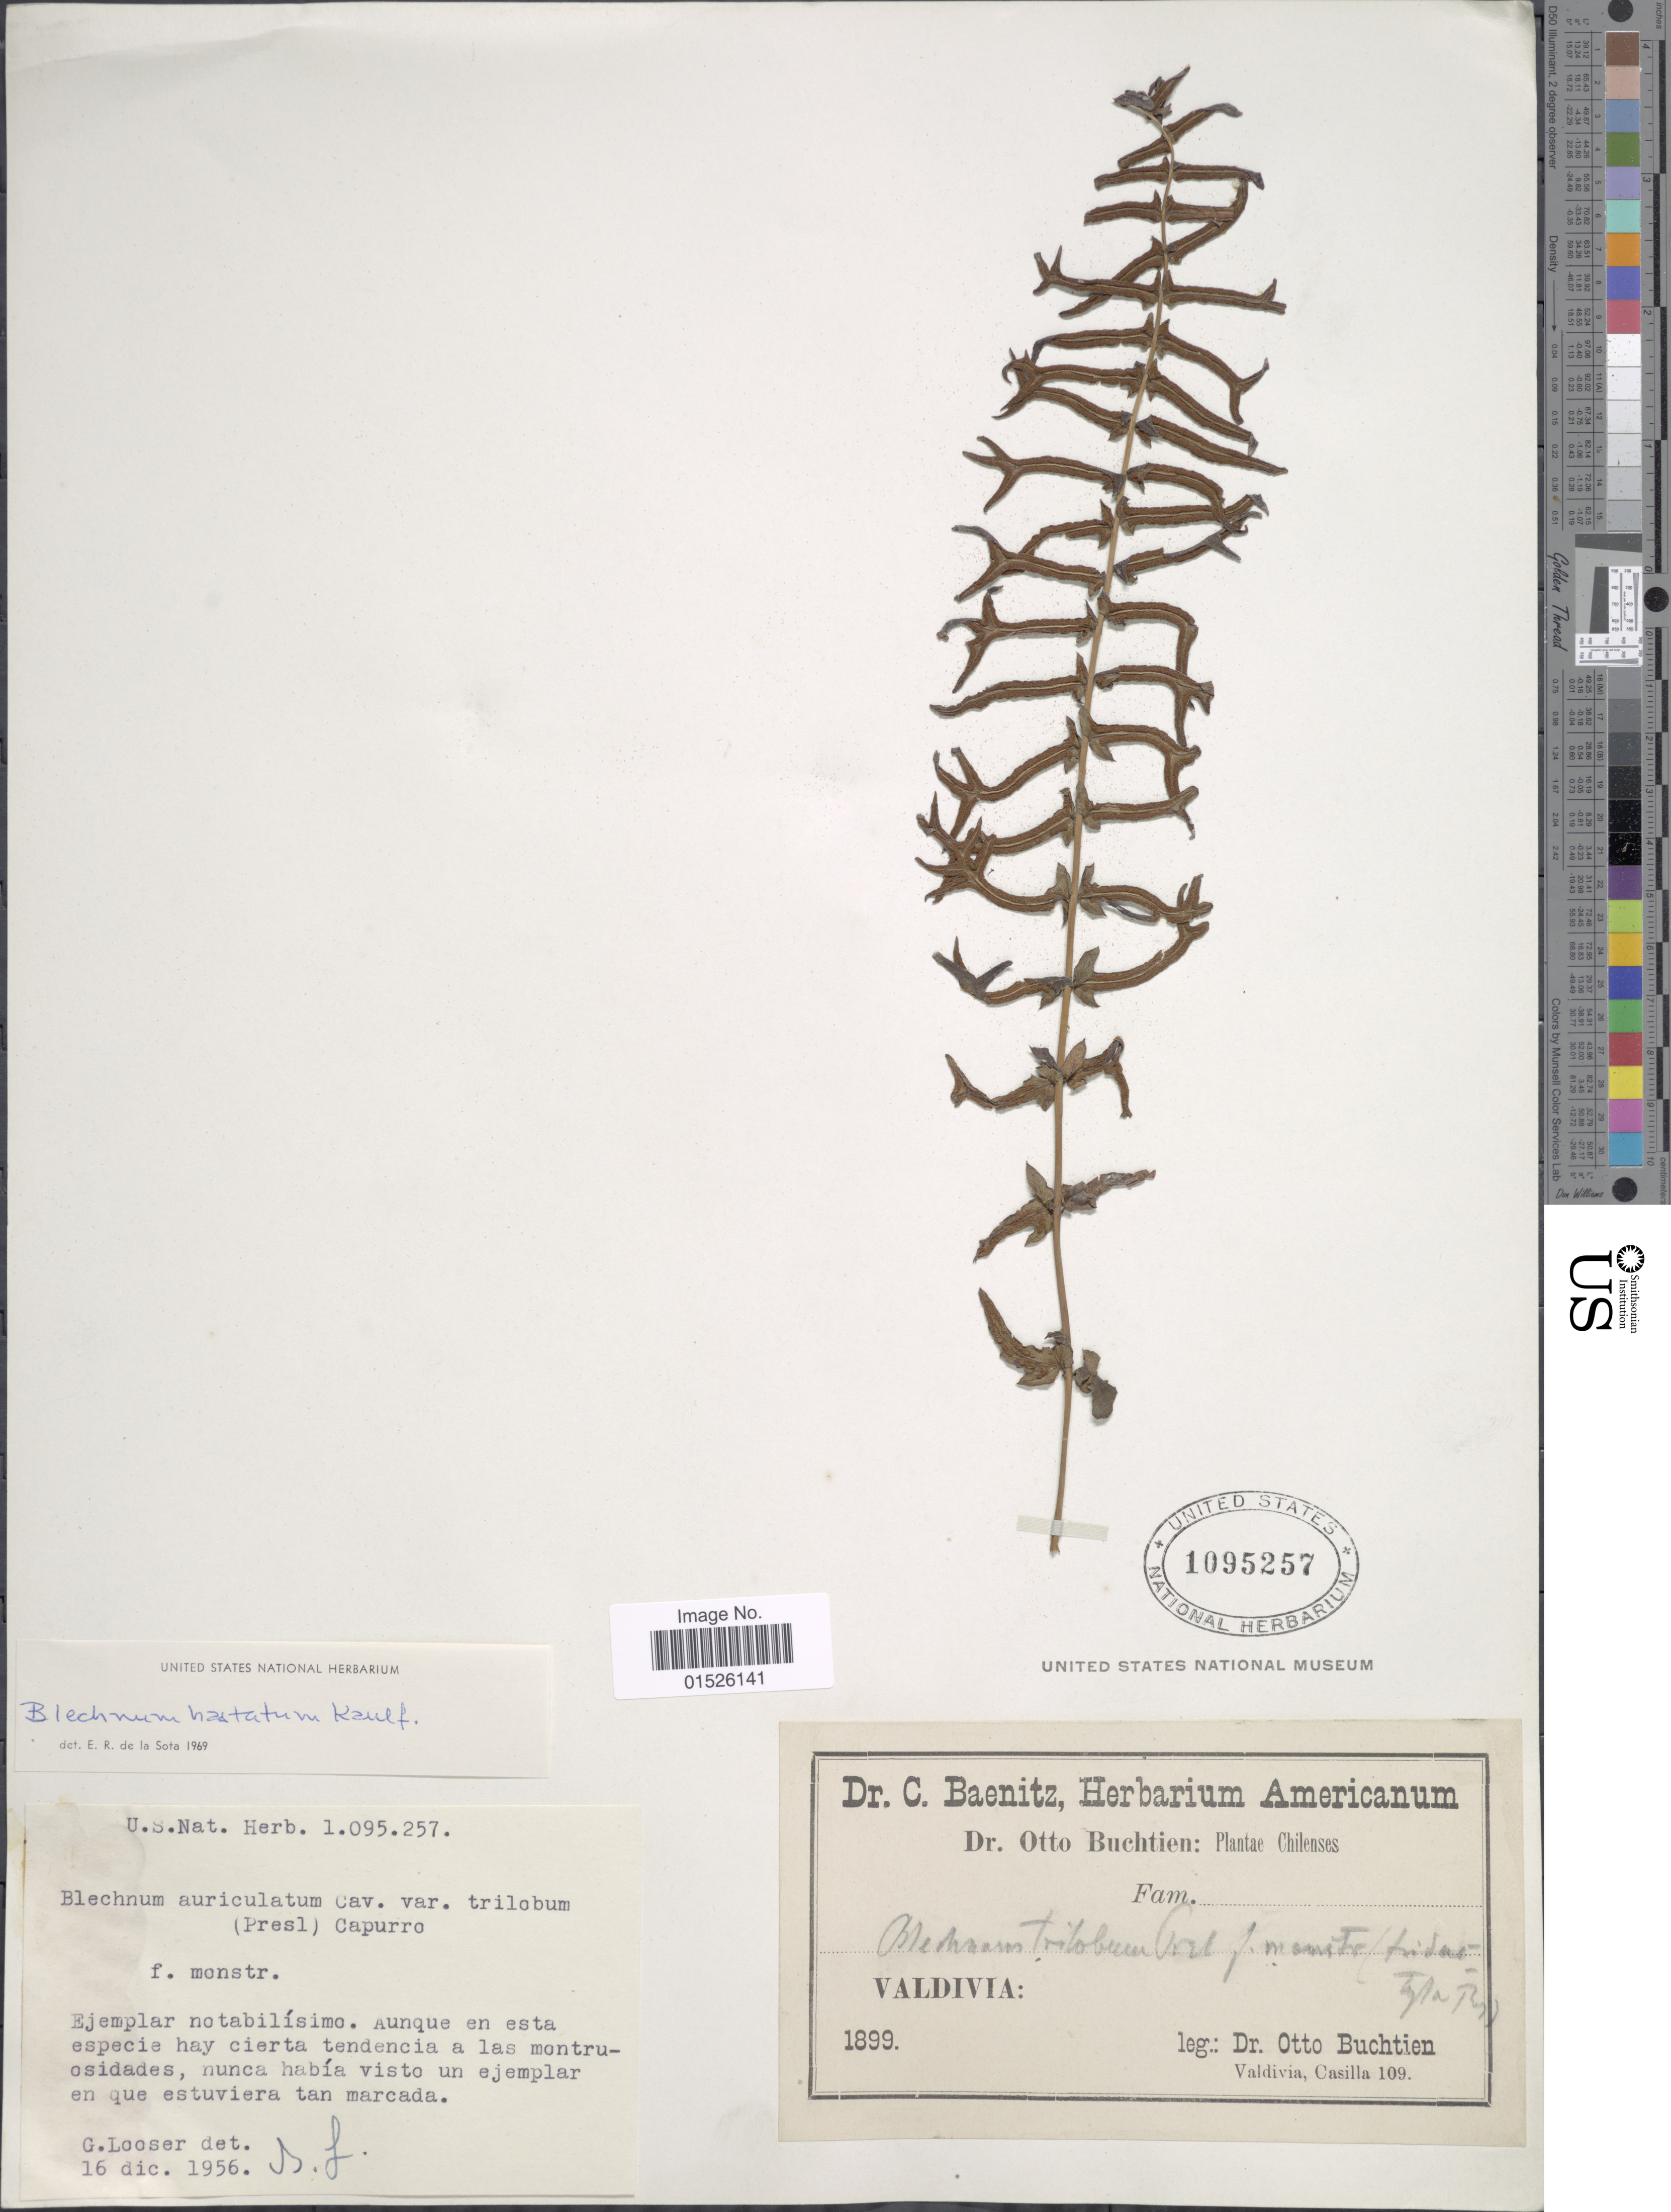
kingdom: Plantae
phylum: Tracheophyta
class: Polypodiopsida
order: Polypodiales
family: Blechnaceae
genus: Blechnum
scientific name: Blechnum hastatum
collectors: O. Buchtien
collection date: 1899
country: Chile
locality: Chilenses, Valdivia.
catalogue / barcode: US 1095257